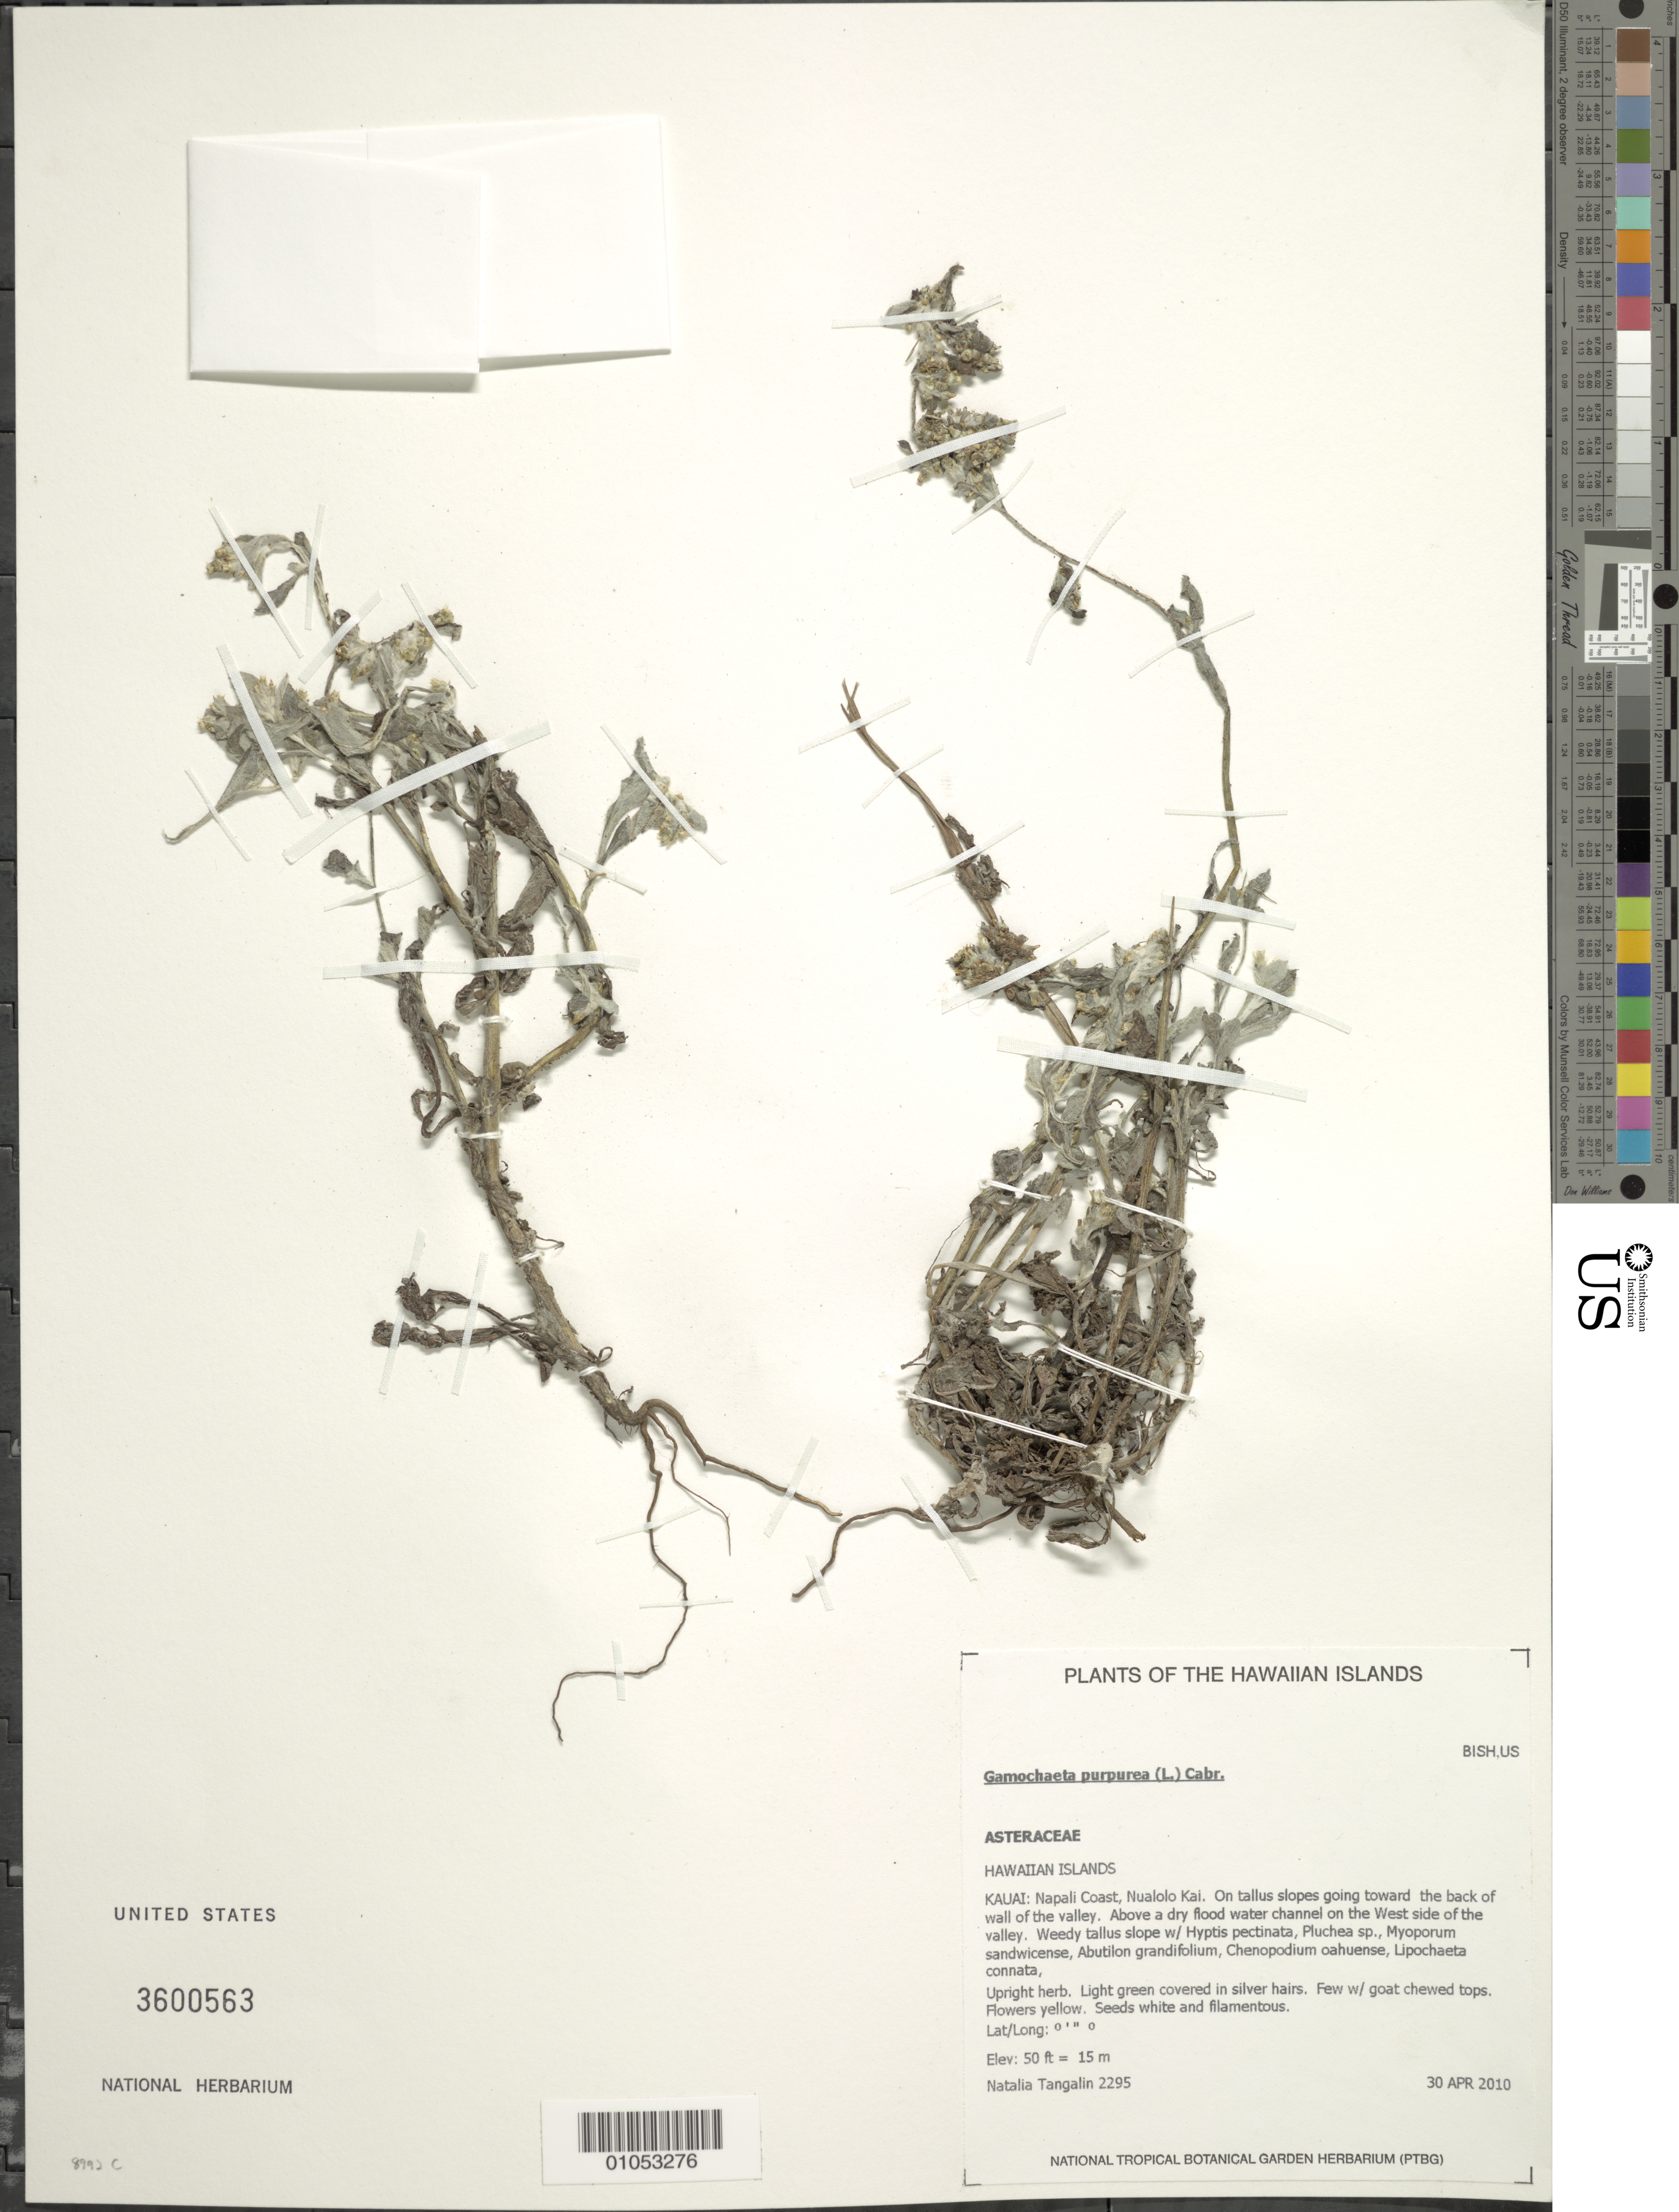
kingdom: Plantae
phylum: Tracheophyta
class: Magnoliopsida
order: Asterales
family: Asteraceae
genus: Gamochaeta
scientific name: Gamochaeta purpurea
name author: (L.) Cabrera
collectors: N. Tangalin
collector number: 2295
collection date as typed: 30 Apr 2010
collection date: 2010-04-30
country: United States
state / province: Hawaii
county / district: Kauai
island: Kaua'i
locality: Napali Coast, Nualolo Kai. On tallus slopes going toward back of wall of valley. Above a dry flood water channel on the West side of the valley.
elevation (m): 15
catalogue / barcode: US 3600563